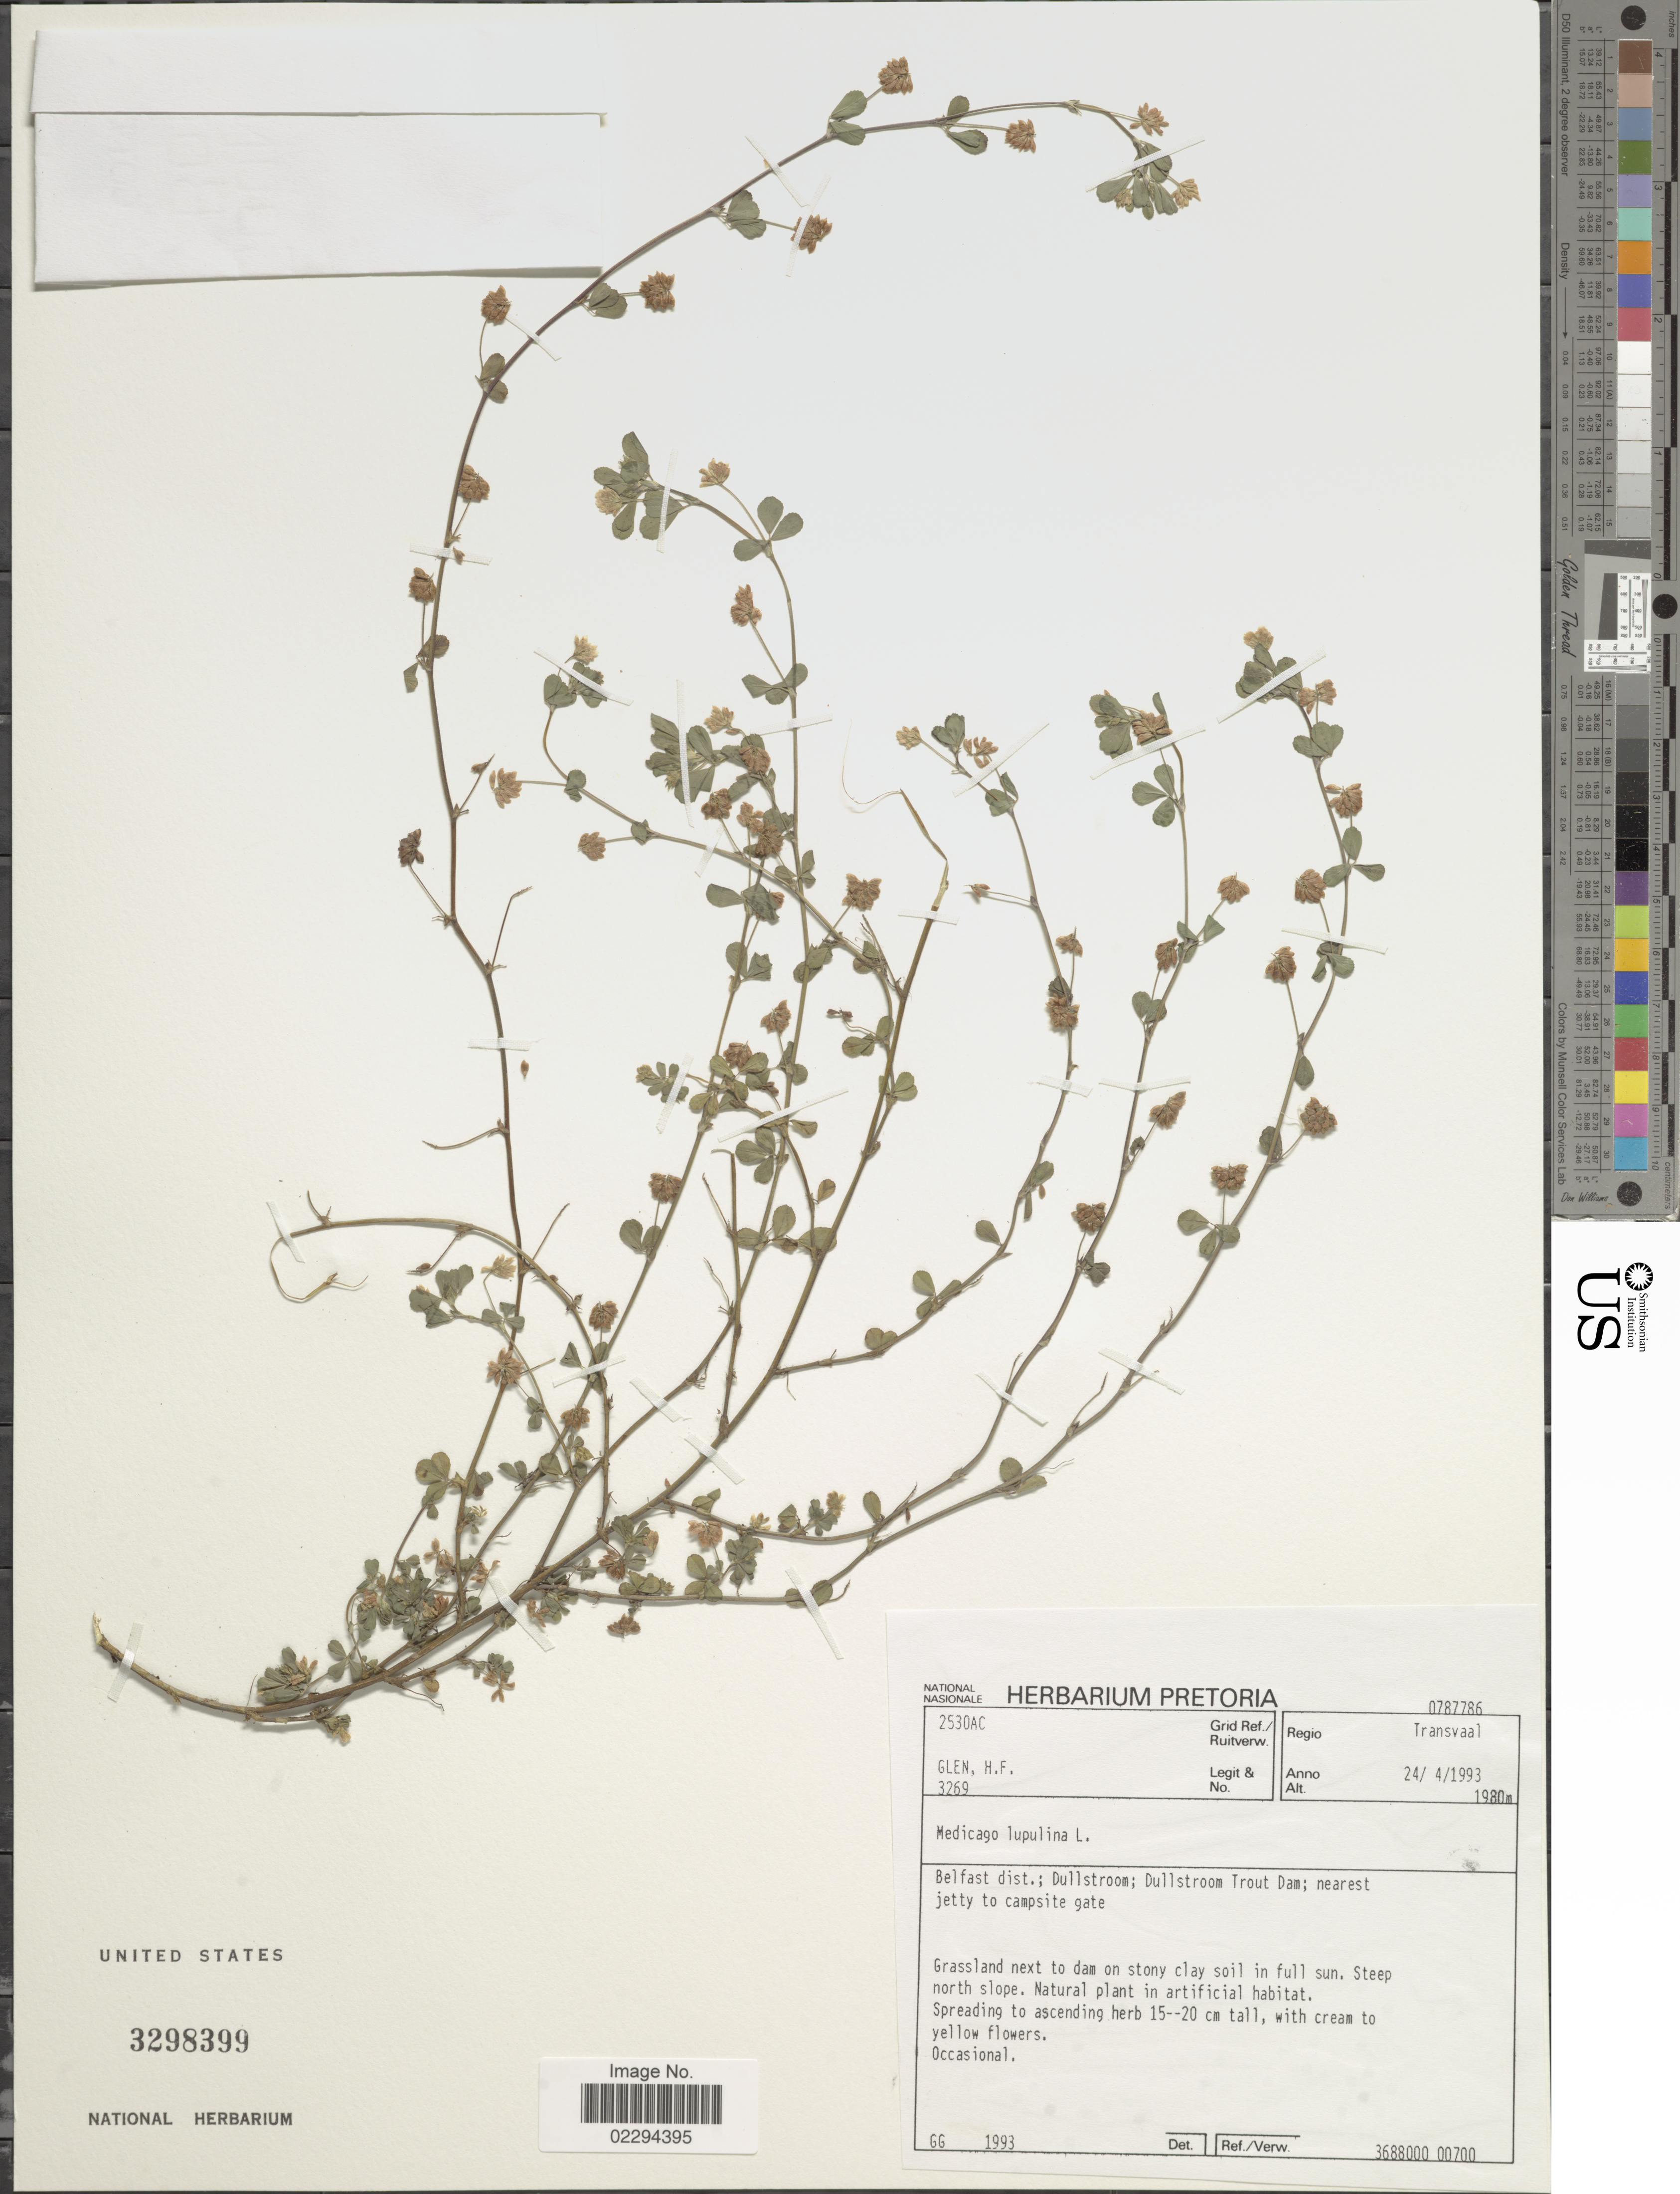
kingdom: Plantae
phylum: Tracheophyta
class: Magnoliopsida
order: Fabales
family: Fabaceae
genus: Medicago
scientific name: Medicago lupulina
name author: L.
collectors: H. F. Glen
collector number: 3269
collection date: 1993-04-24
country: South Africa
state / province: Mpumalanga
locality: Transvaal, Belfast dist.; Dullstroom; Dullstroom Trout Dam; nearest jetty to campsite gate.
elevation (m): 1980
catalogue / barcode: US 3298399